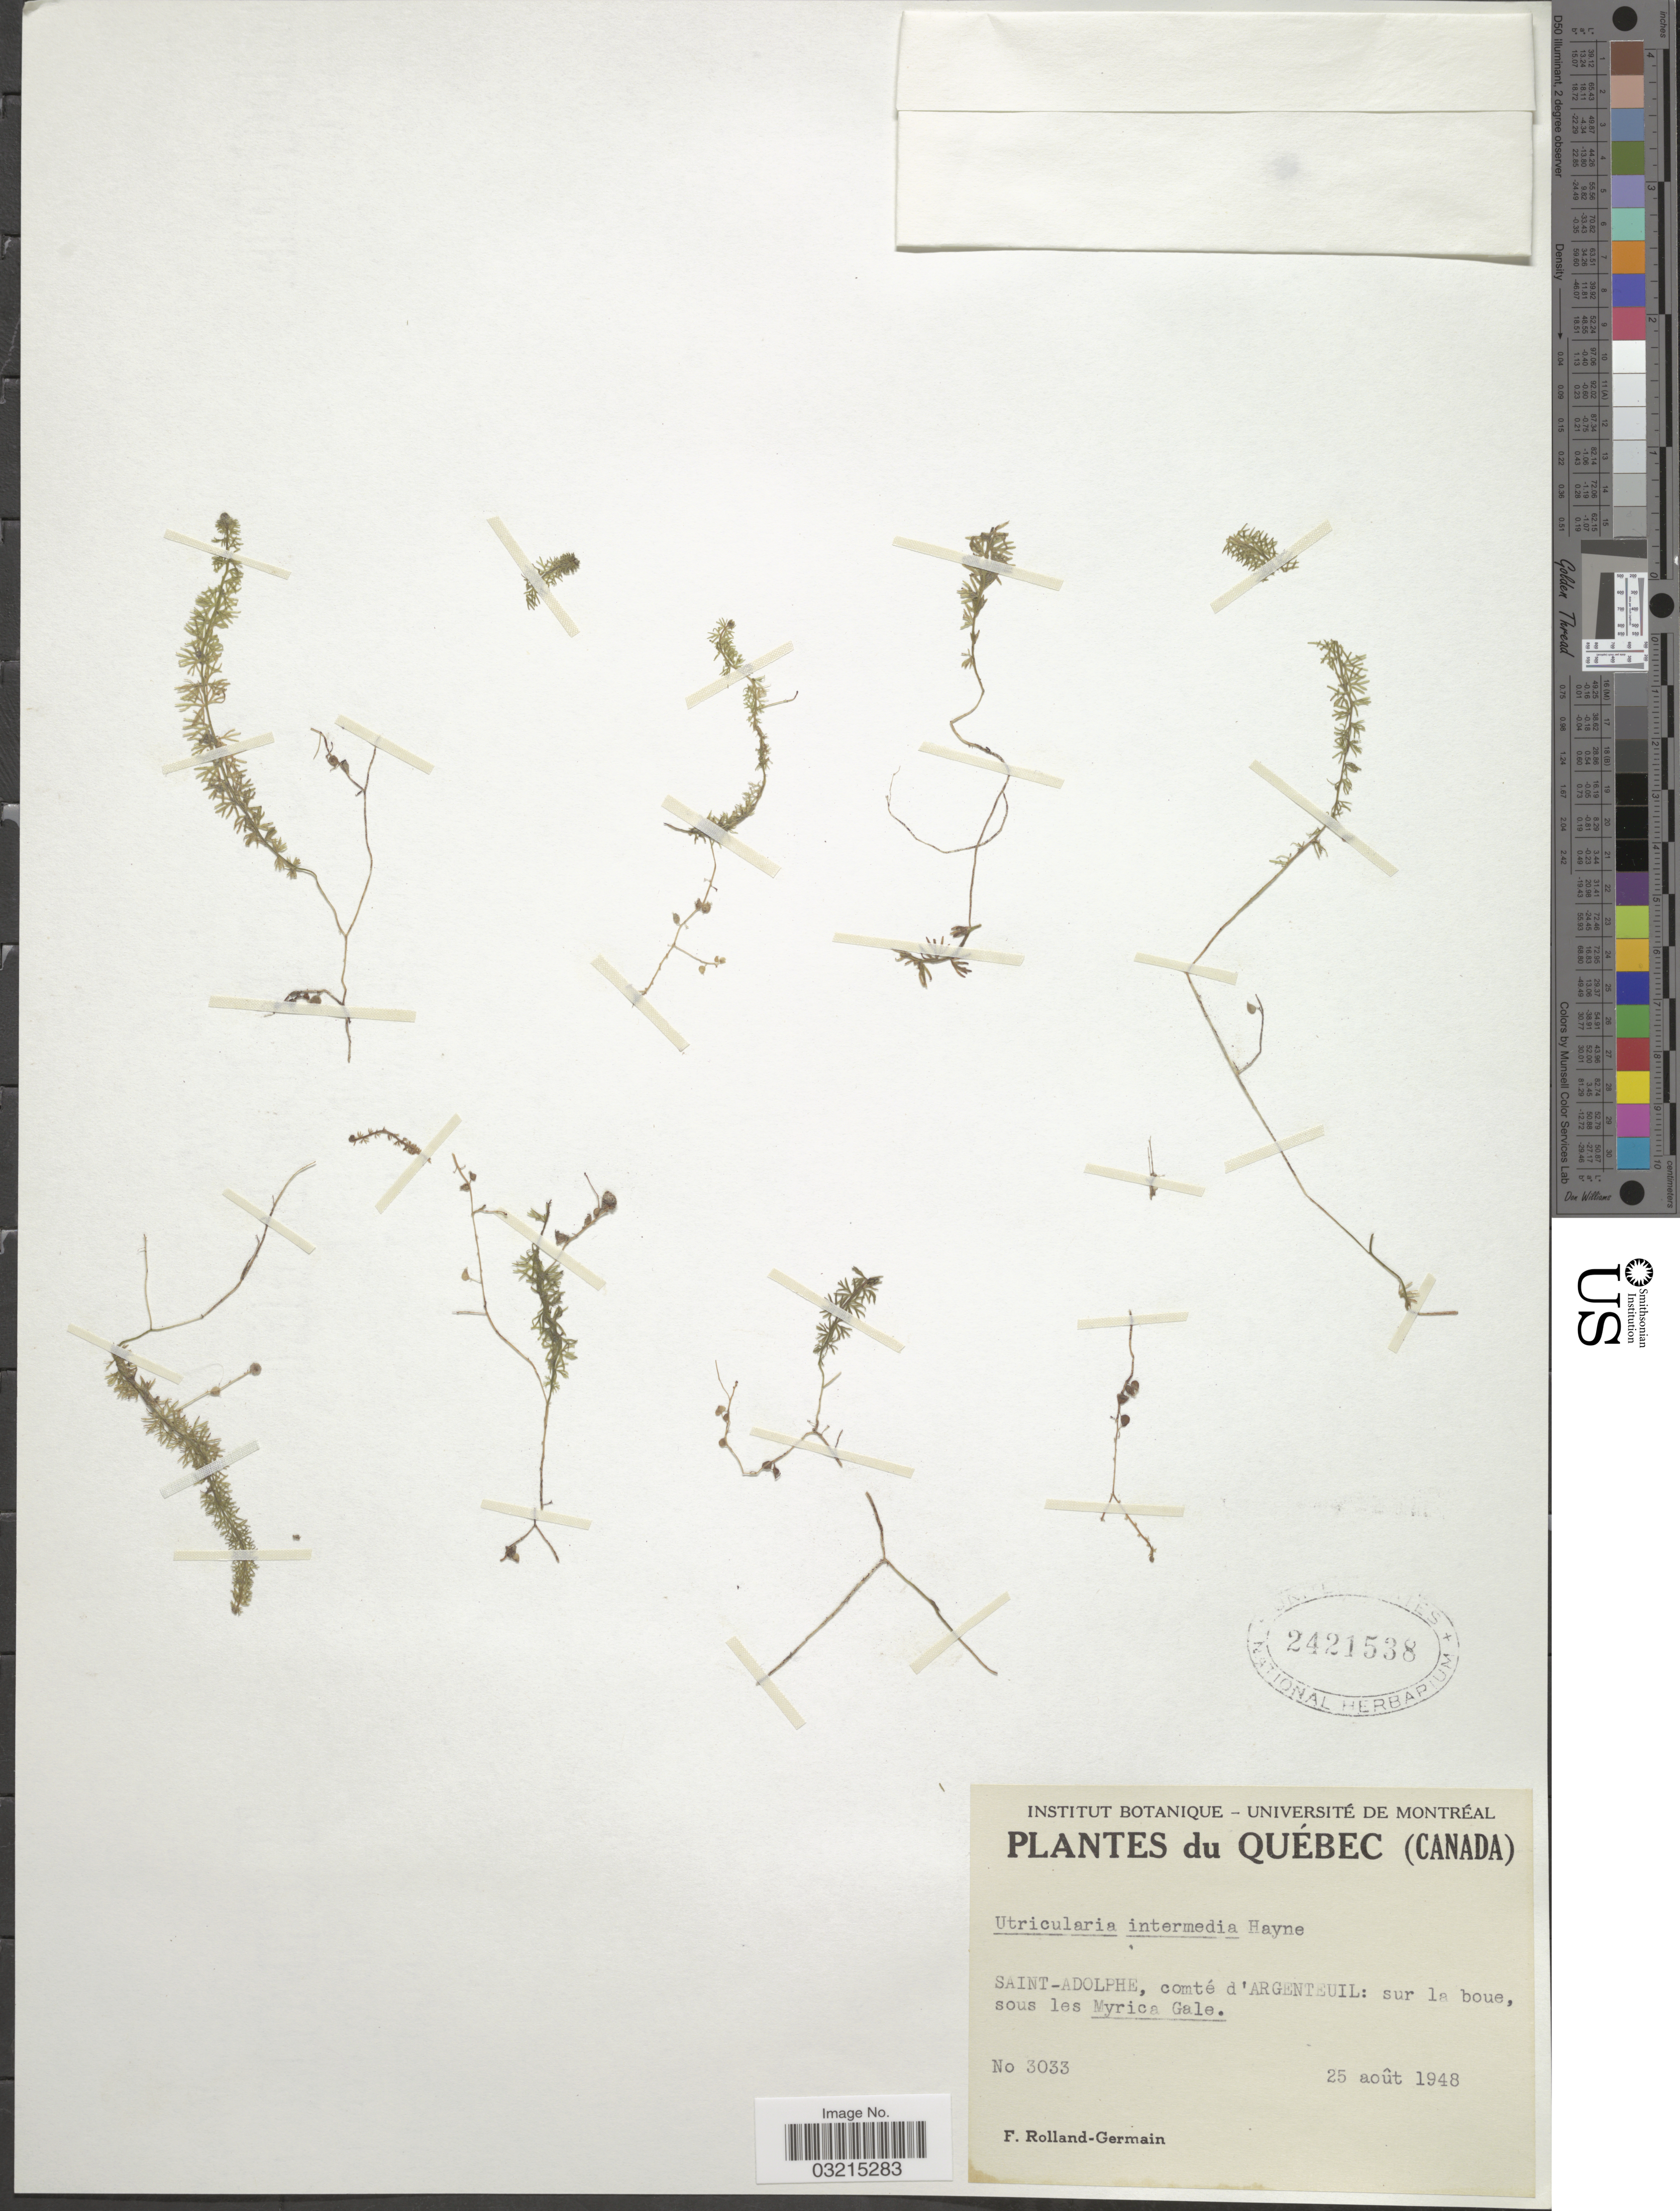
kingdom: Plantae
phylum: Tracheophyta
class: Magnoliopsida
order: Lamiales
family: Lentibulariaceae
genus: Utricularia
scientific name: Utricularia intermedia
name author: Hayne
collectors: Rolland-Germain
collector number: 3033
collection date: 1948-08-25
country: Canada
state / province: Quebec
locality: Saint-Adolphe, comté d'Argenteuil: sur la boue, sous les Myrica Gale.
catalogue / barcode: US 2421538